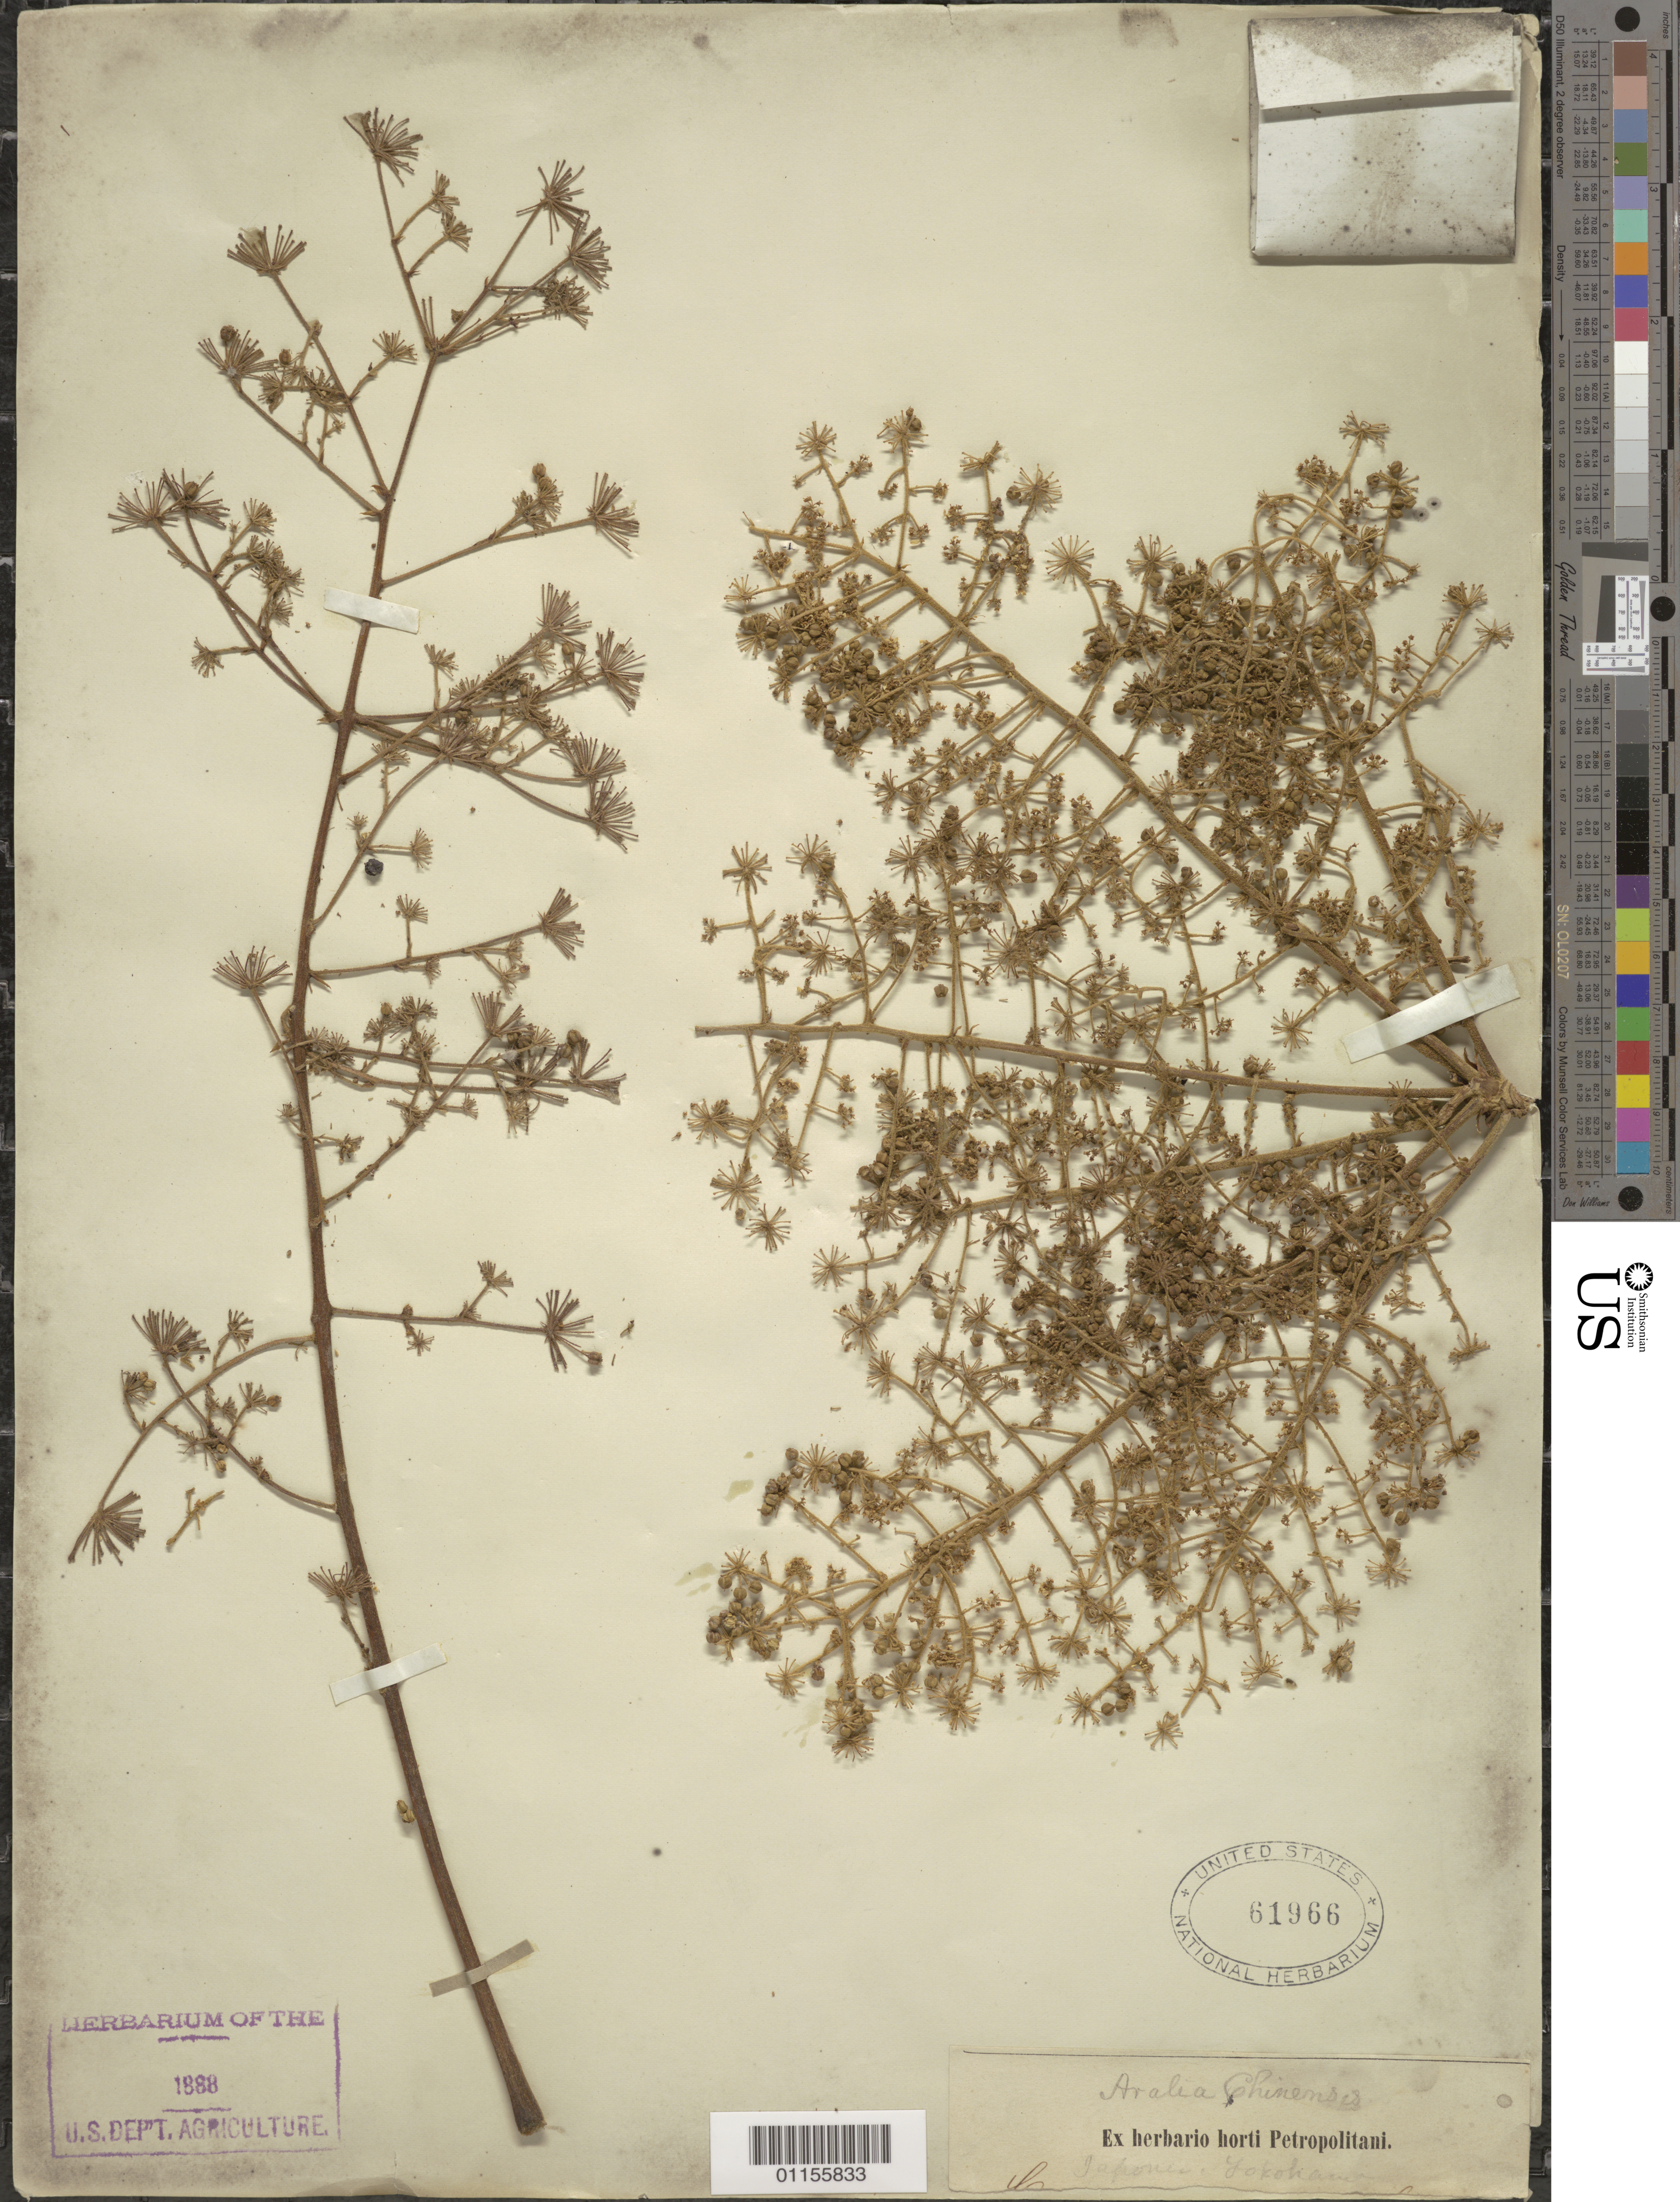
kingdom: Plantae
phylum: Tracheophyta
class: Magnoliopsida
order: Apiales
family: Araliaceae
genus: Aralia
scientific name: Aralia chinensis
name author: L.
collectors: -. Maximowicz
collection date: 1862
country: Japan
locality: Yokohama.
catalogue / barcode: US 61966